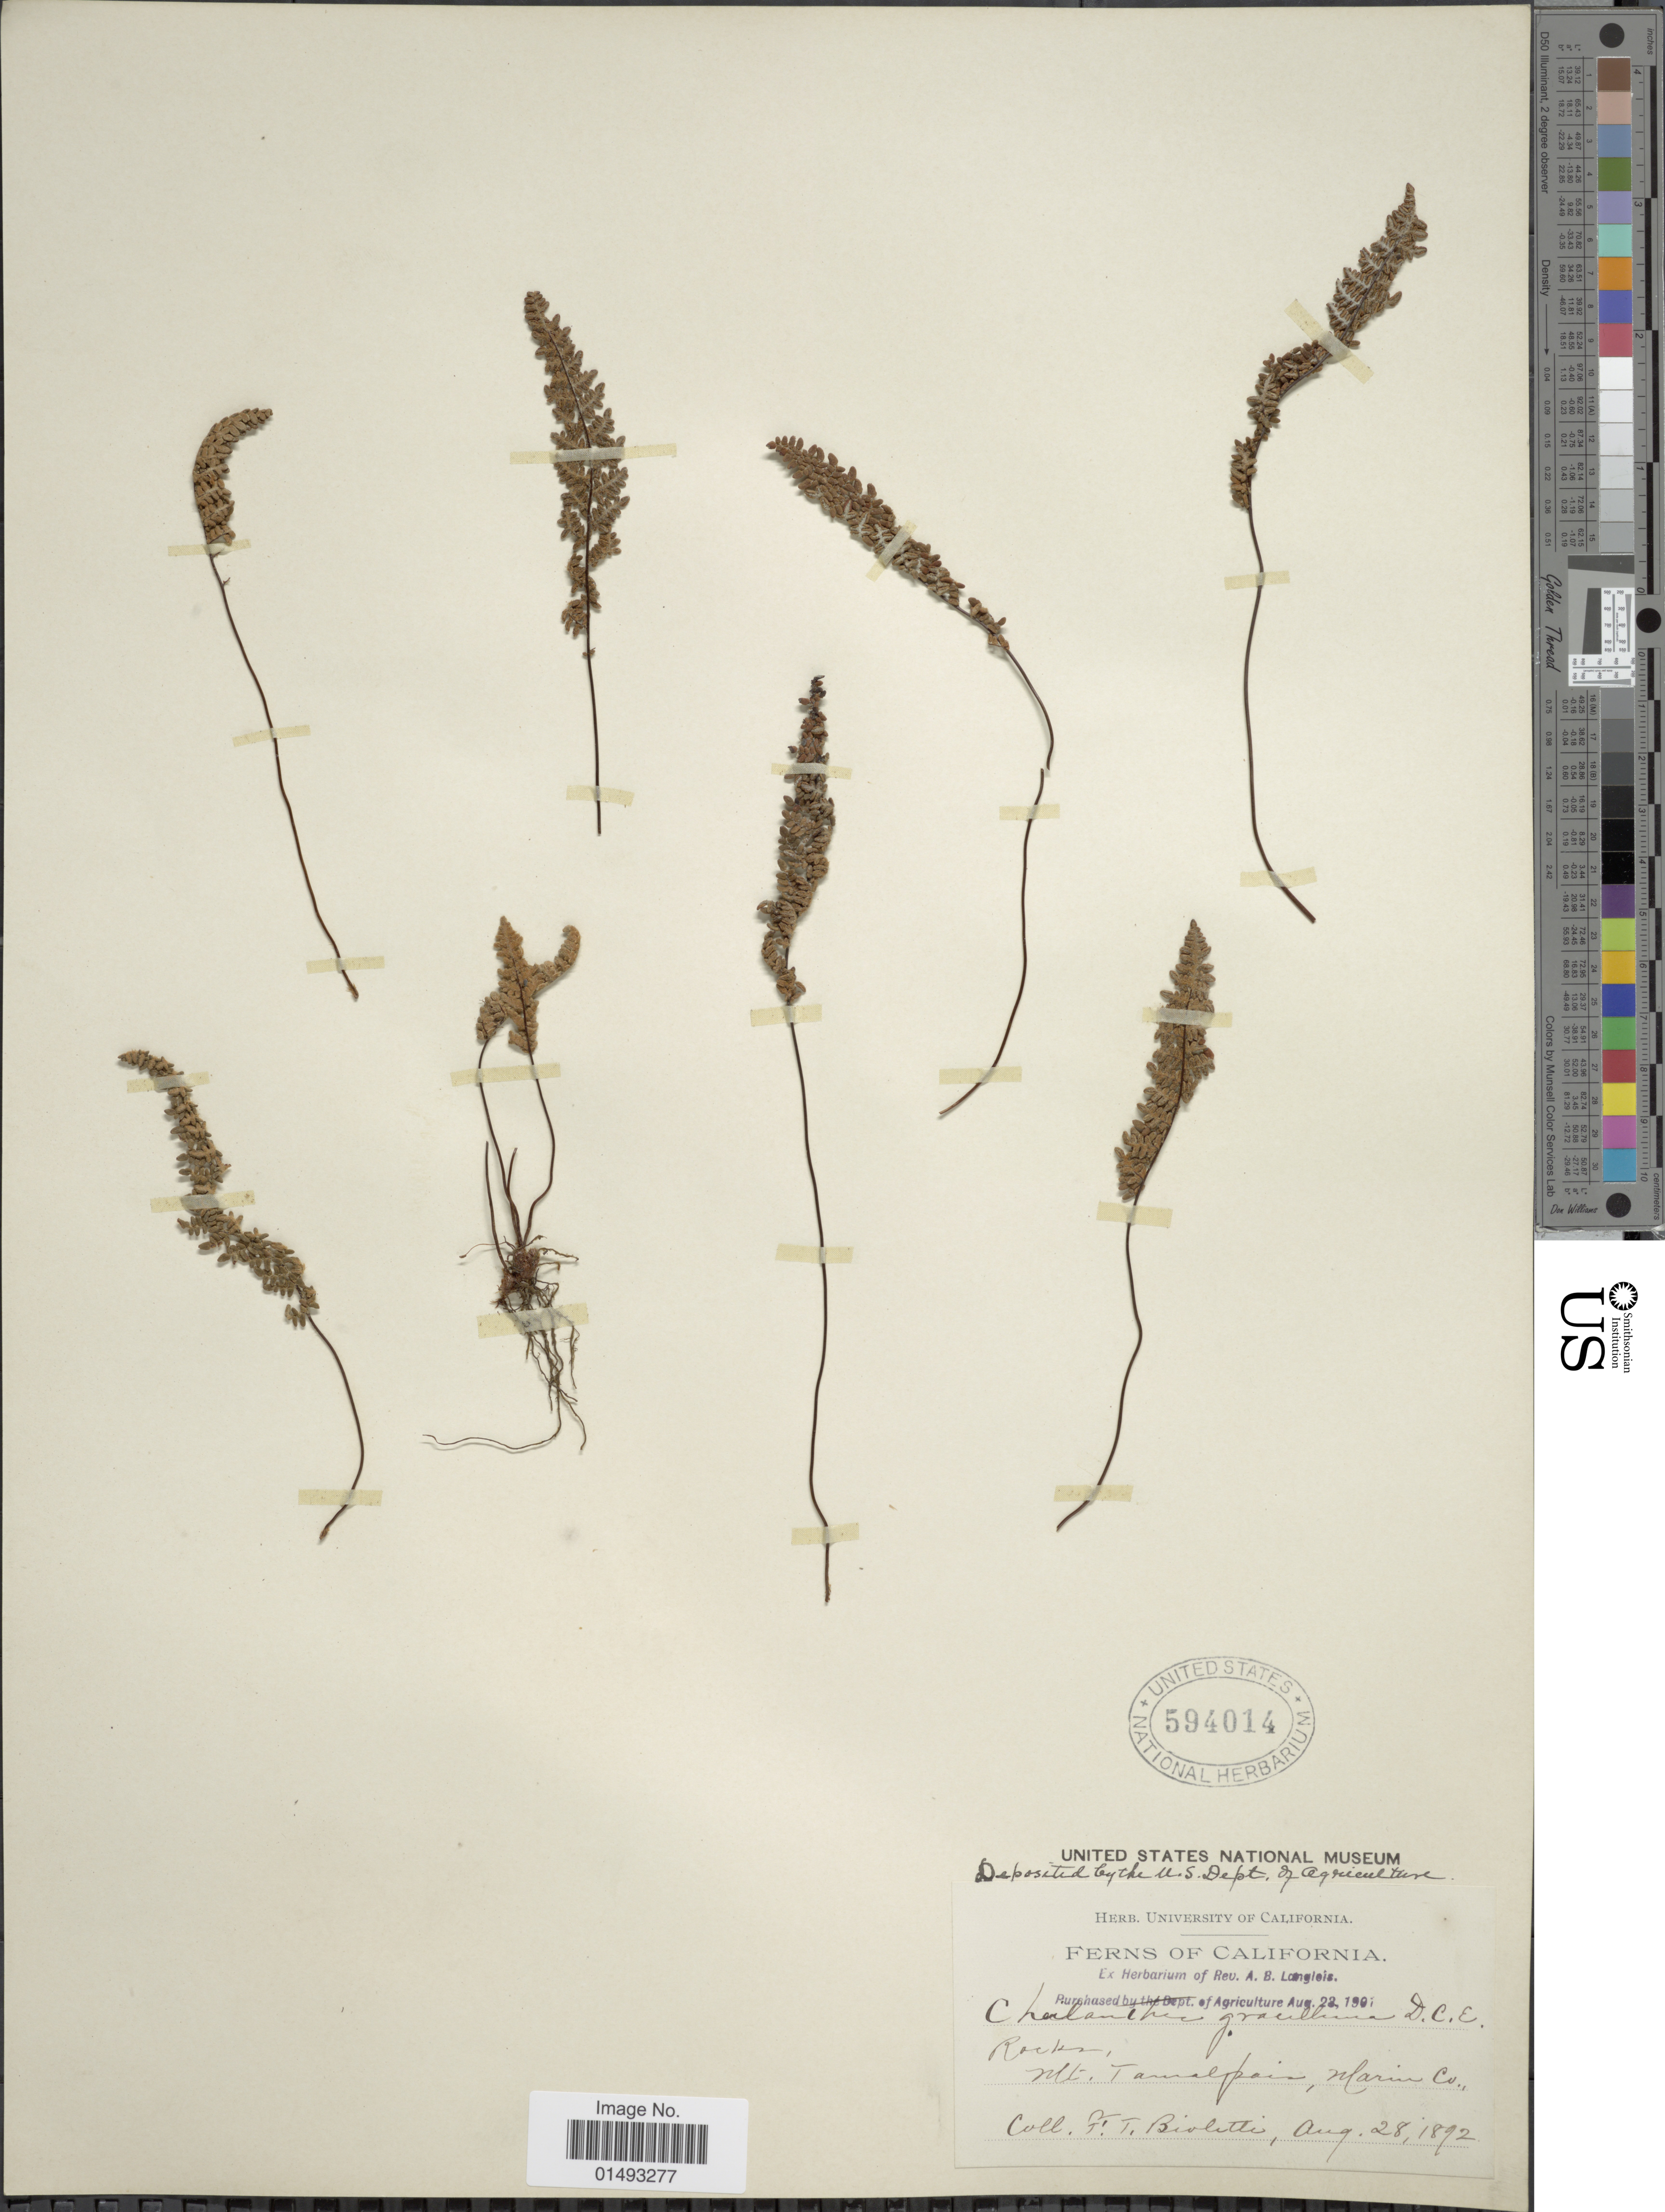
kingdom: Plantae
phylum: Tracheophyta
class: Polypodiopsida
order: Polypodiales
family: Pteridaceae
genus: Myriopteris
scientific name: Myriopteris gracillima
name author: (D.C. Eaton) J. Sm.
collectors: F. T. Bioletti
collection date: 1892-08-28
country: United States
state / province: California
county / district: Marin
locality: Rocks, Mt Tamalpais, Marin Co.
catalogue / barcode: US 594014